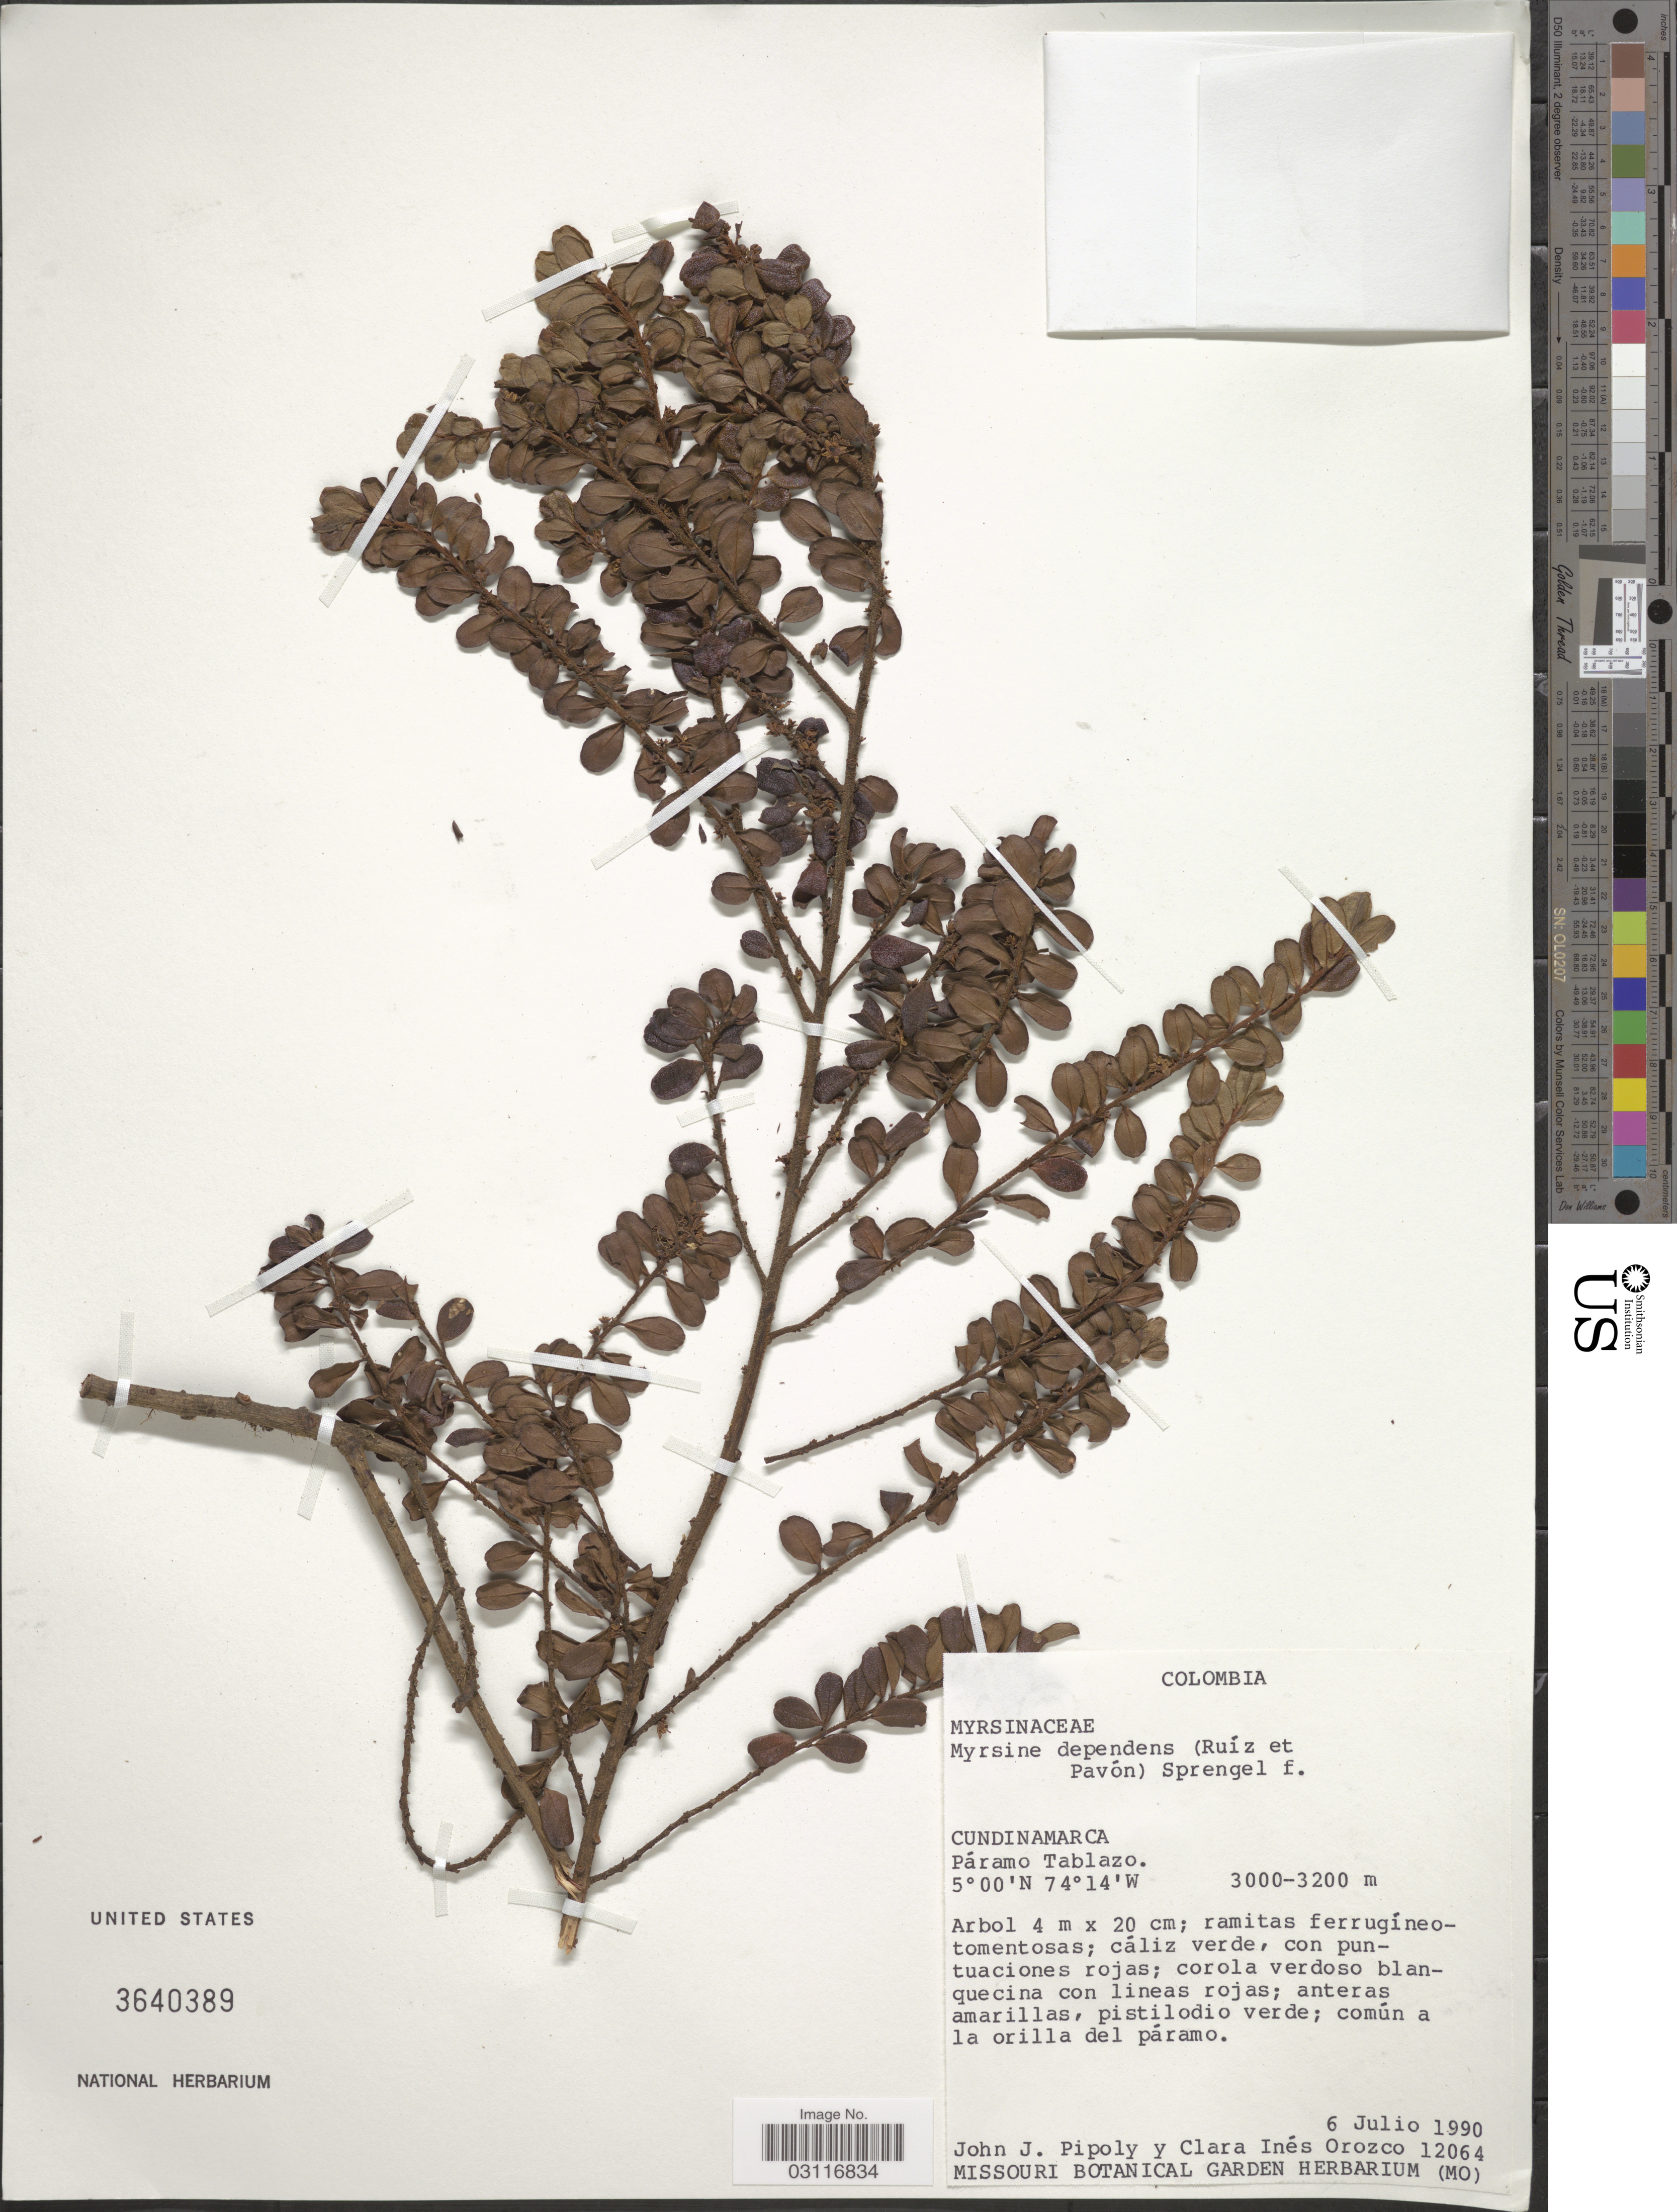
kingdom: Plantae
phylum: Tracheophyta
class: Magnoliopsida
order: Ericales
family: Primulaceae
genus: Myrsine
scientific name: Myrsine dependens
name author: (Ruiz & Pav.) Spreng.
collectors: J. J. Pipoly & C. I. Orozco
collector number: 12064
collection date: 1990-07-06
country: Colombia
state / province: Cundinamarca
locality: Páramo Tablazo.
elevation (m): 3000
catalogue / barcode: US 3640389